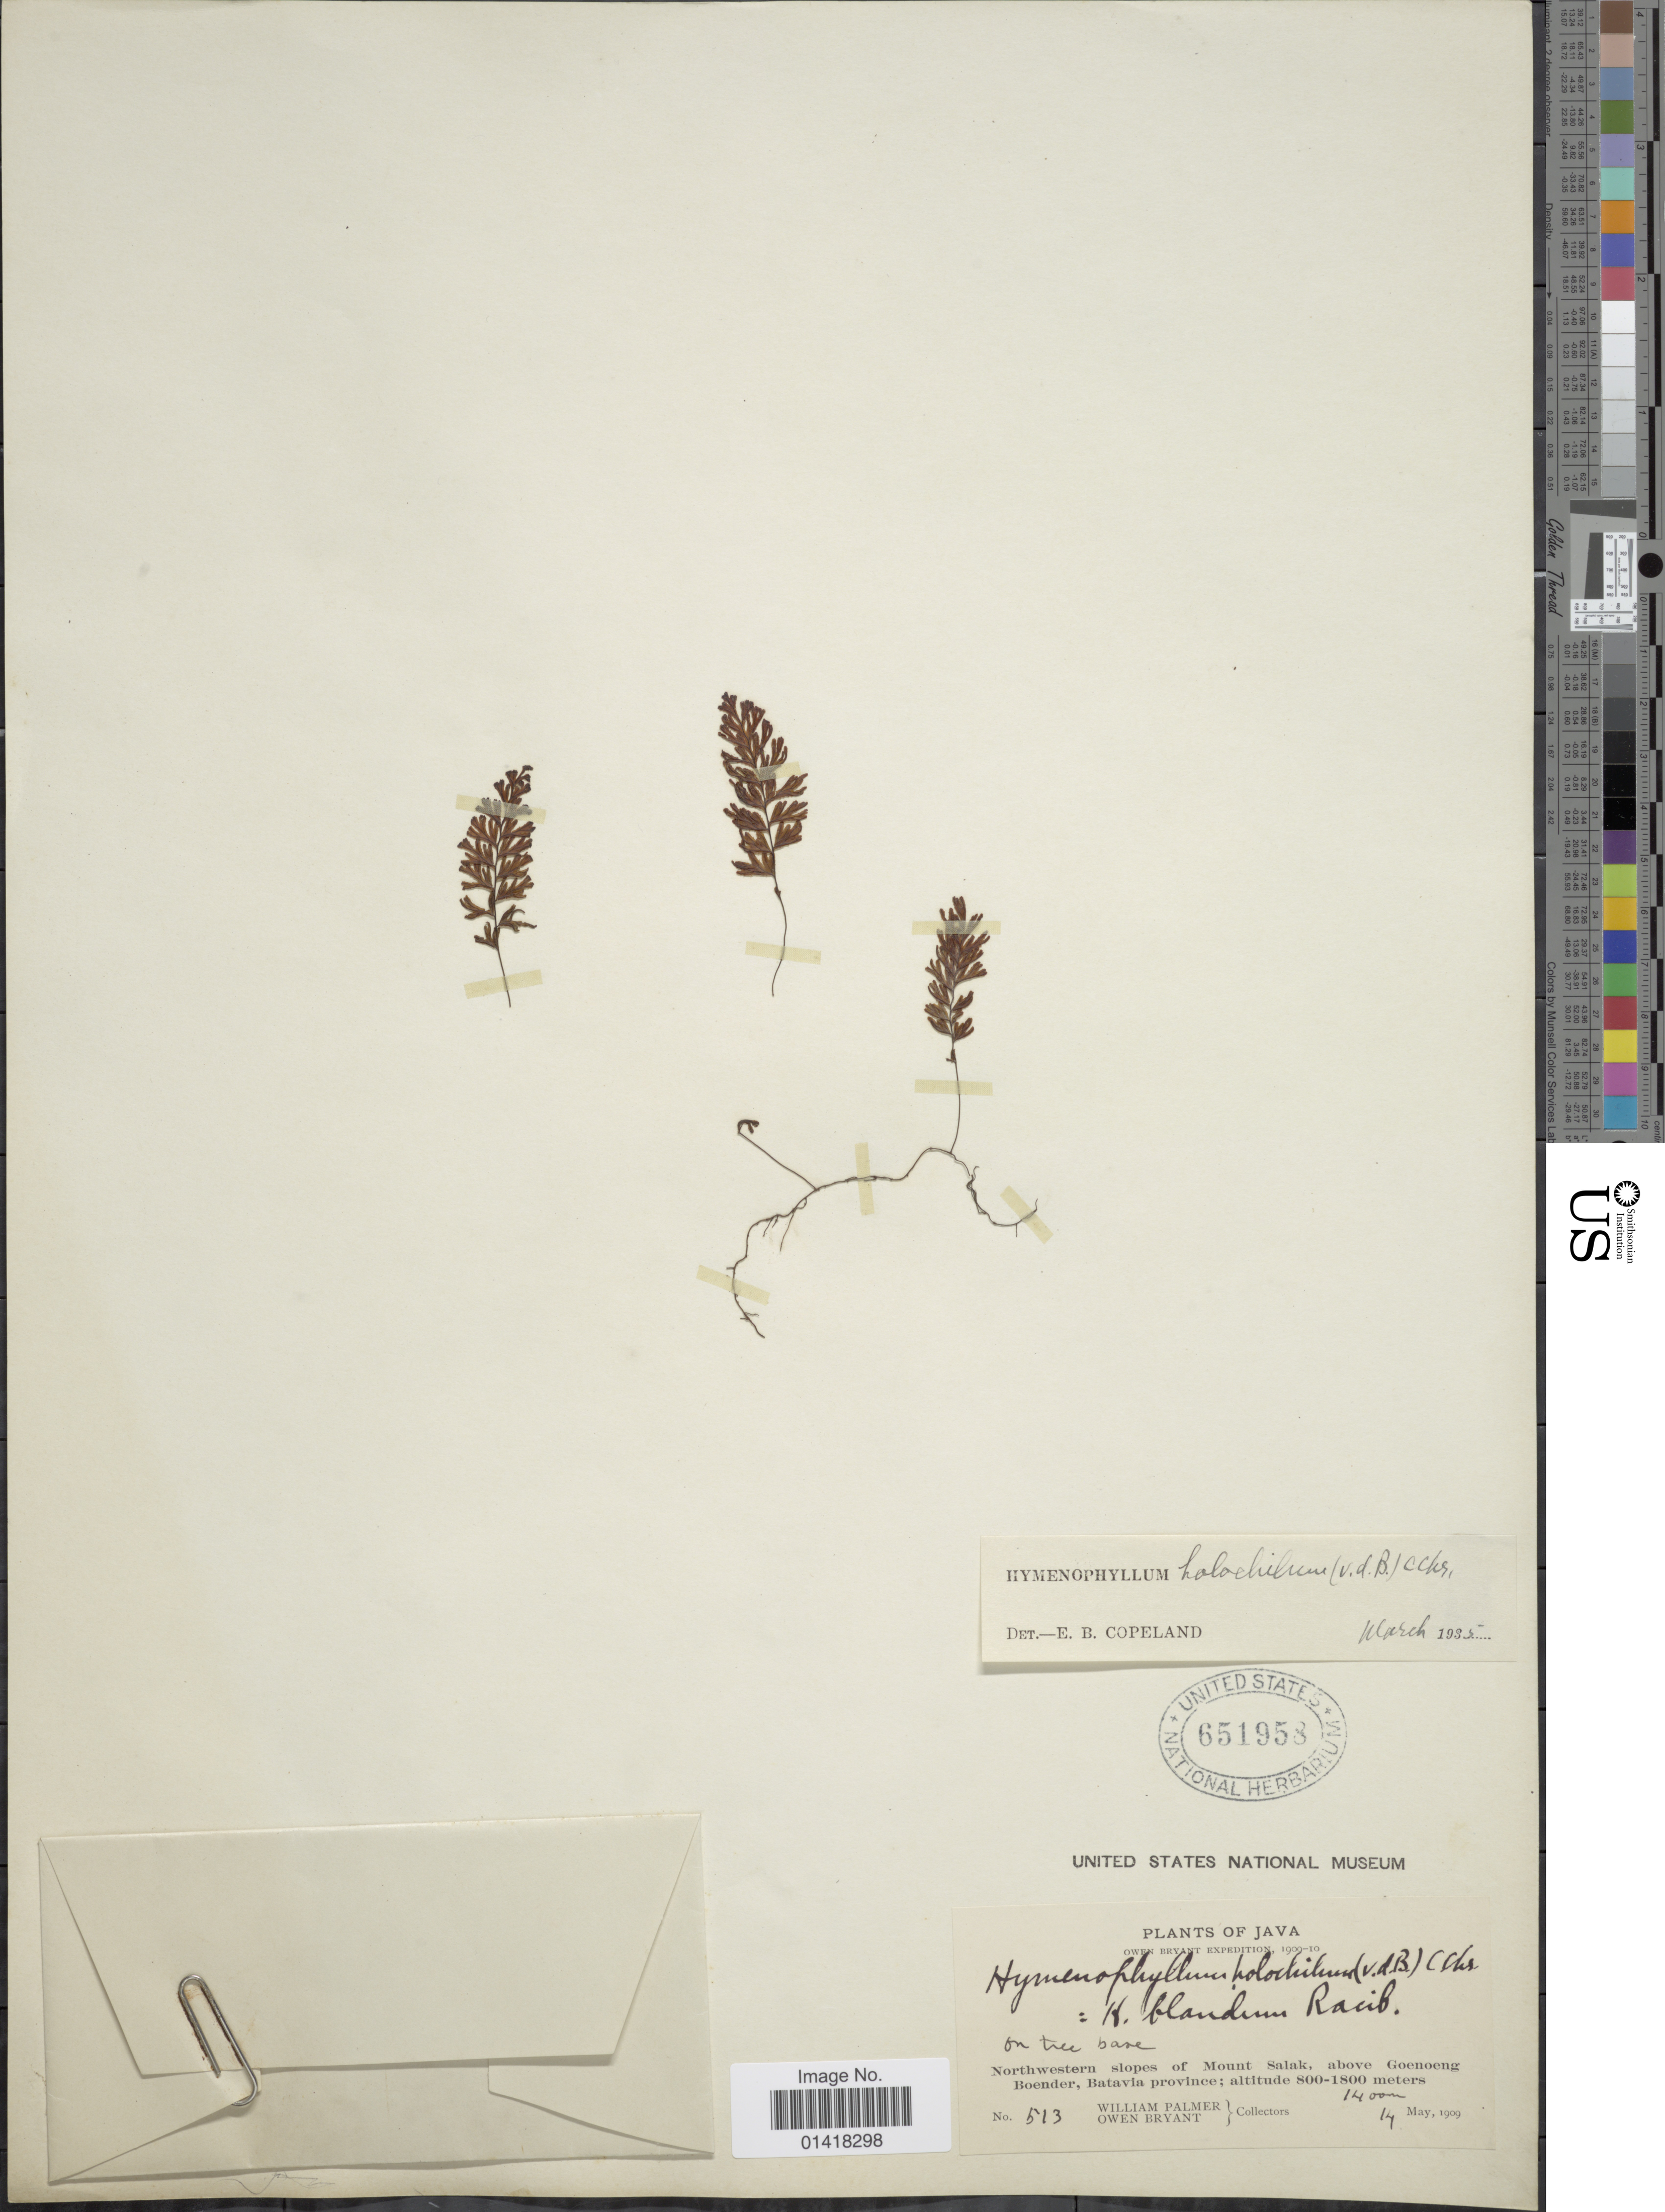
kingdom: Plantae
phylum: Tracheophyta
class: Polypodiopsida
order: Hymenophyllales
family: Hymenophyllaceae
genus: Hymenophyllum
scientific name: Hymenophyllum holochilum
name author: (Bosch) C. Chr.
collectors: W. Palmer & O. Bryant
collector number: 513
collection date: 1909-05-14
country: Indonesia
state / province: Java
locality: Northwestern slopes of Mount Salak, above Goenoeng Boender, Batavia Province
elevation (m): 1400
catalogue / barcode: US 651958